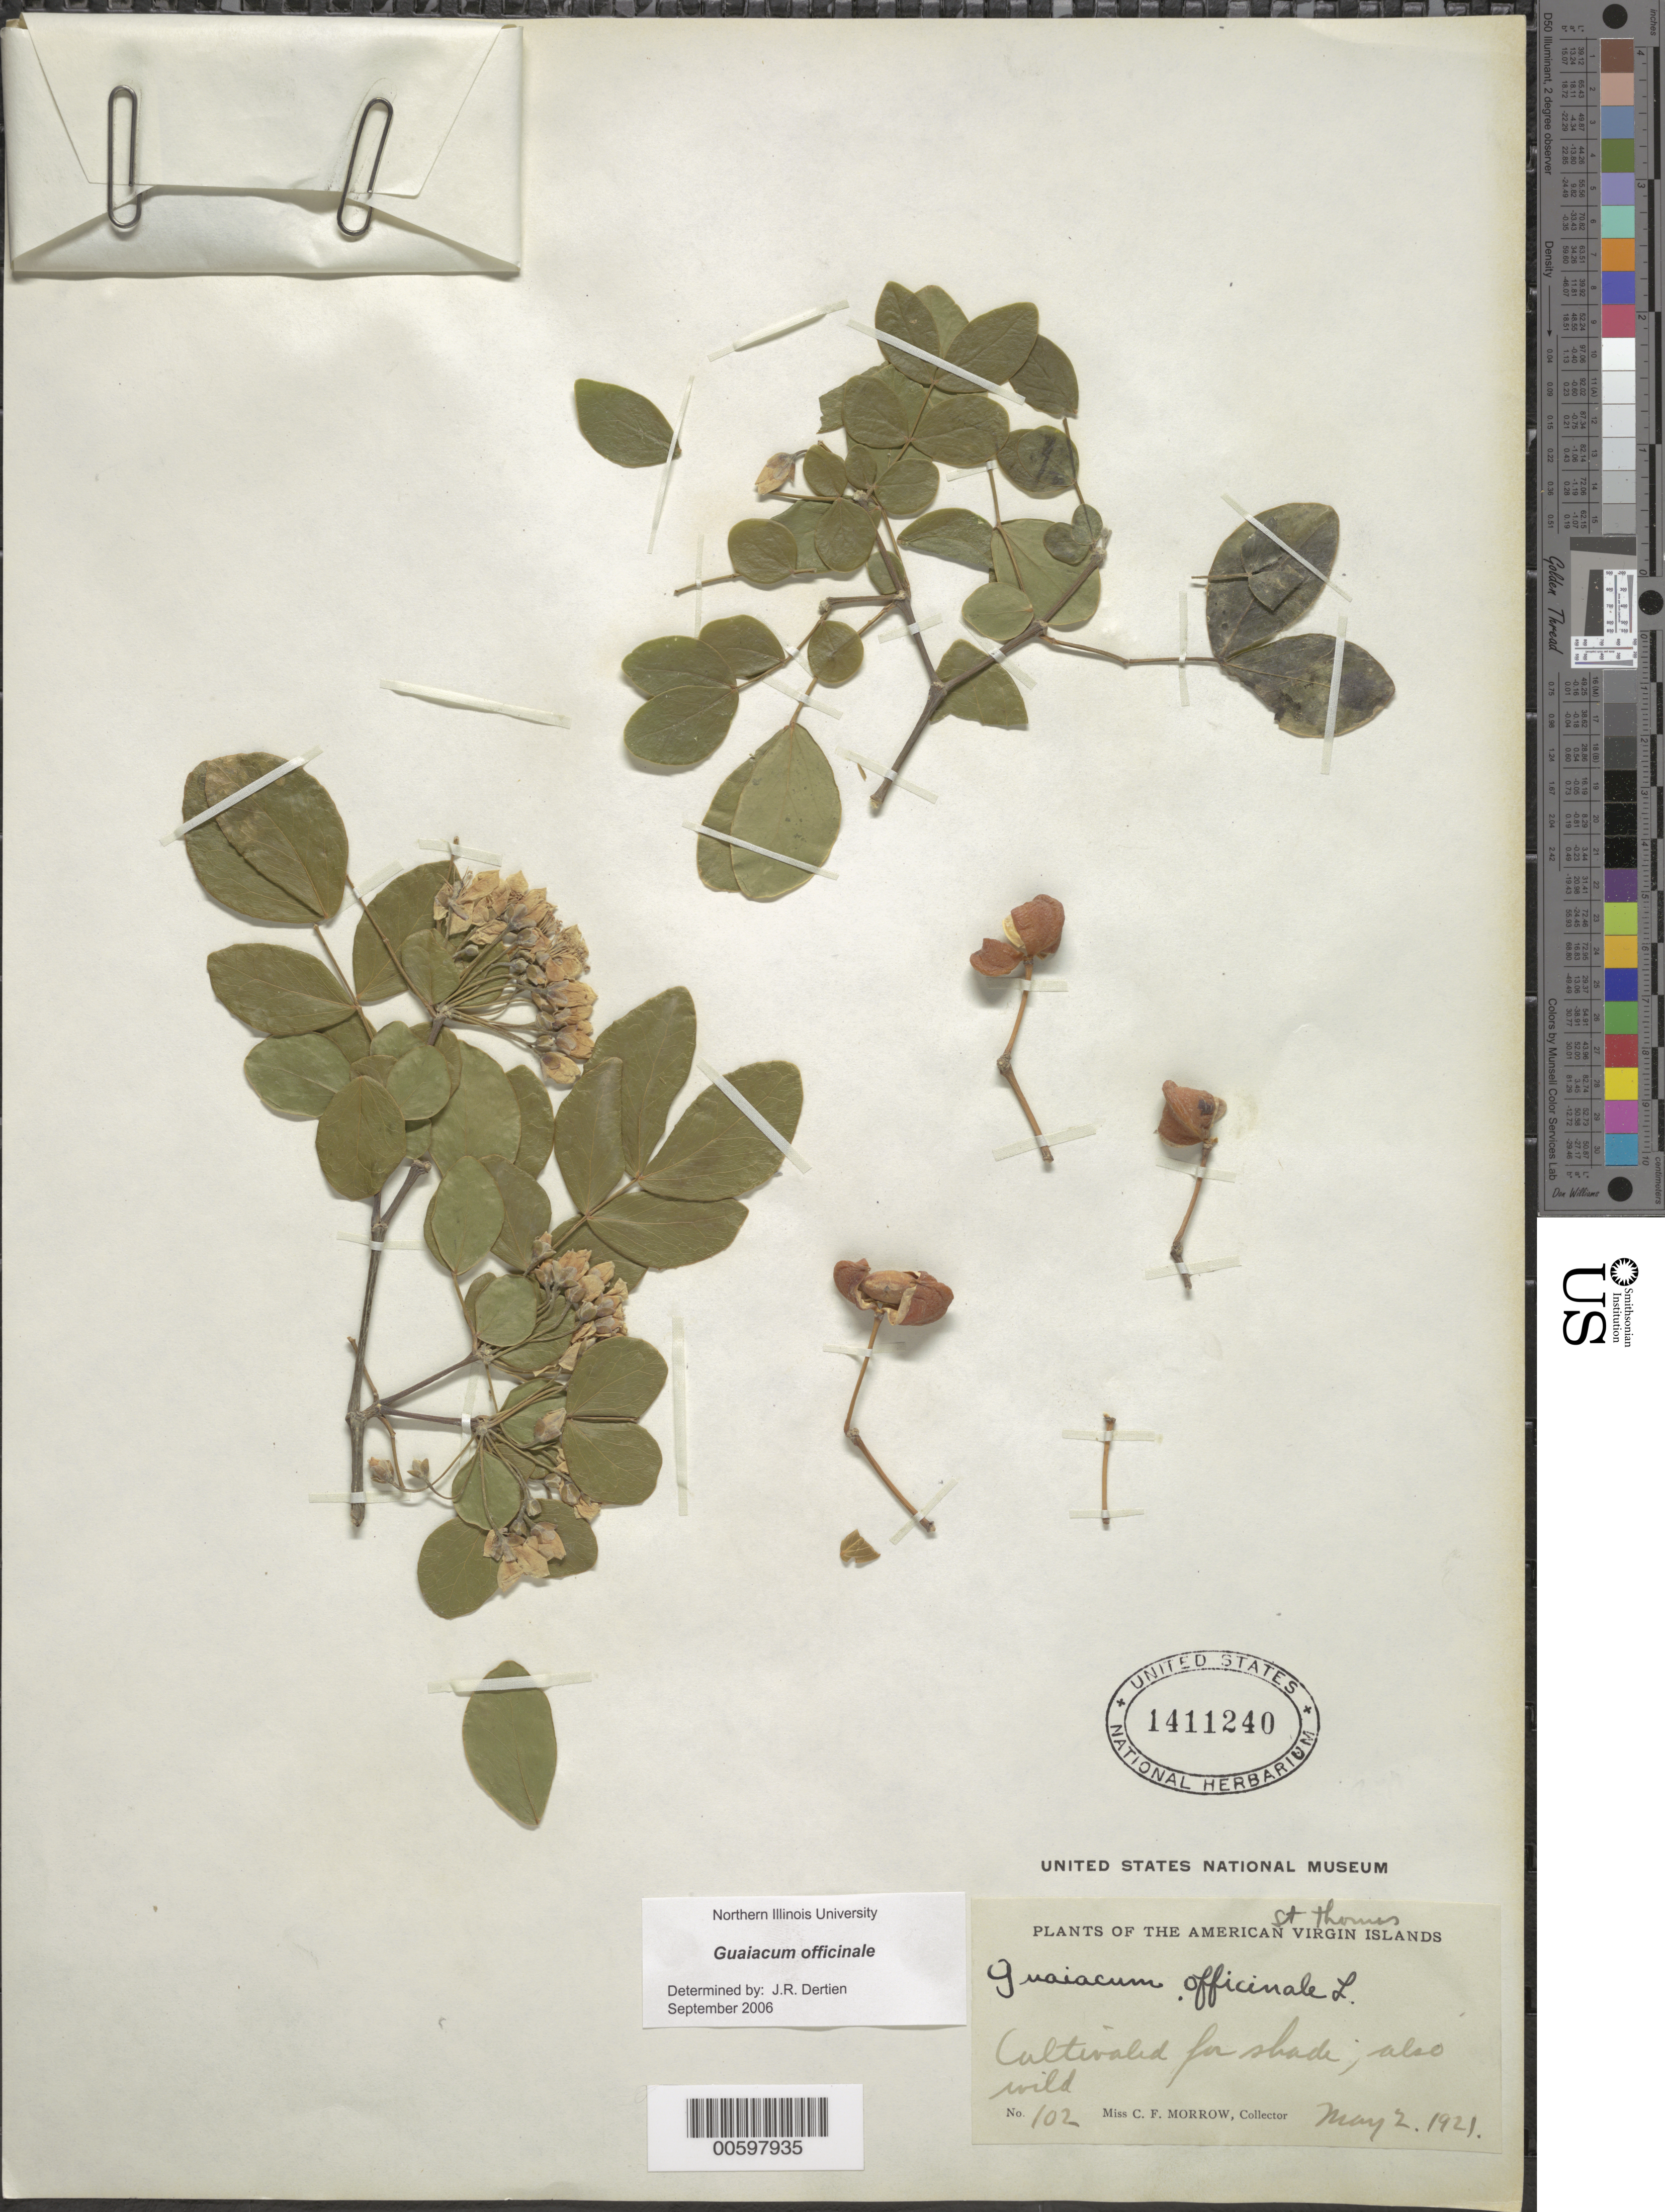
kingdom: Plantae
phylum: Tracheophyta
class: Magnoliopsida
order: Zygophyllales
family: Zygophyllaceae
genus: Guaiacum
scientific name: Guaiacum officinale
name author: L.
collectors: C. Morrow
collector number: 102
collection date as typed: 02 May 1921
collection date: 1921-05-02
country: U.S. Virgin Islands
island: St. Thomas Island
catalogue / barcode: US 1411240